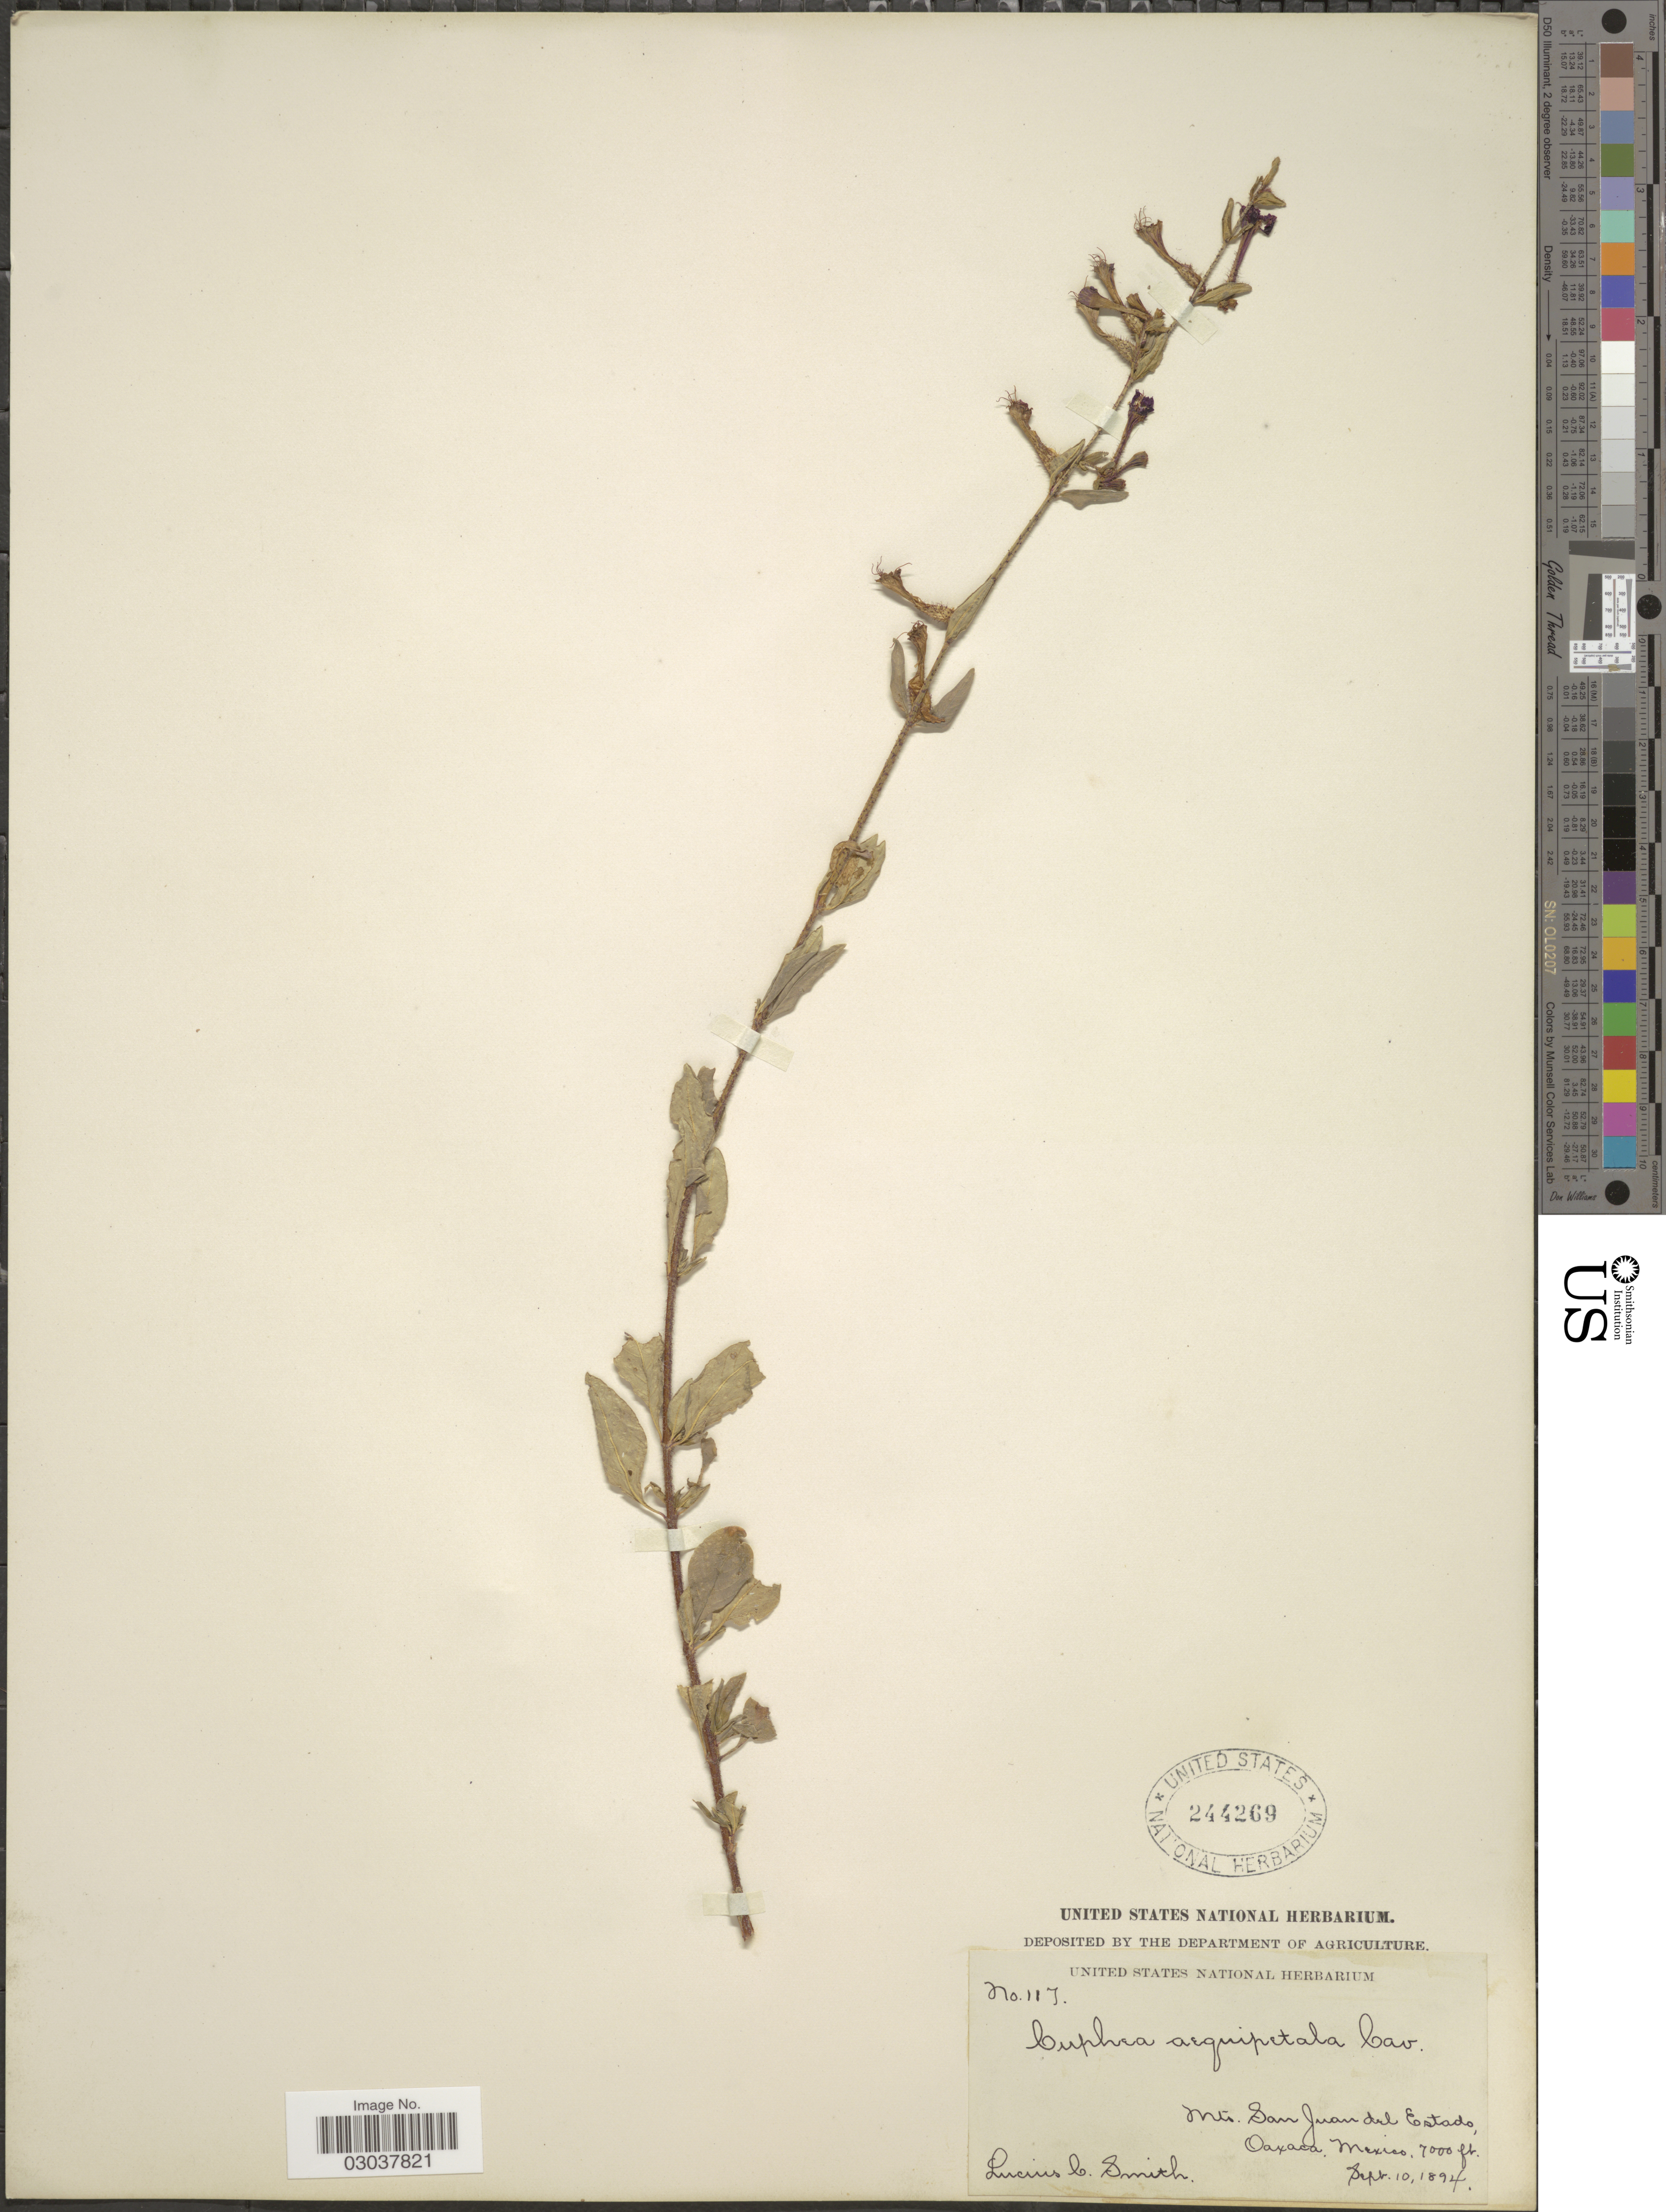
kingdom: Plantae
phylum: Tracheophyta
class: Magnoliopsida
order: Myrtales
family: Lythraceae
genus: Cuphea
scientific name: Cuphea aequipetala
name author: Cav.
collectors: L. C. Smith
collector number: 117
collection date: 1894-09-10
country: Mexico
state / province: Oaxaca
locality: Mts. San Juan del Estado, Oaxaca.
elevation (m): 2134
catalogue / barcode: US 244269